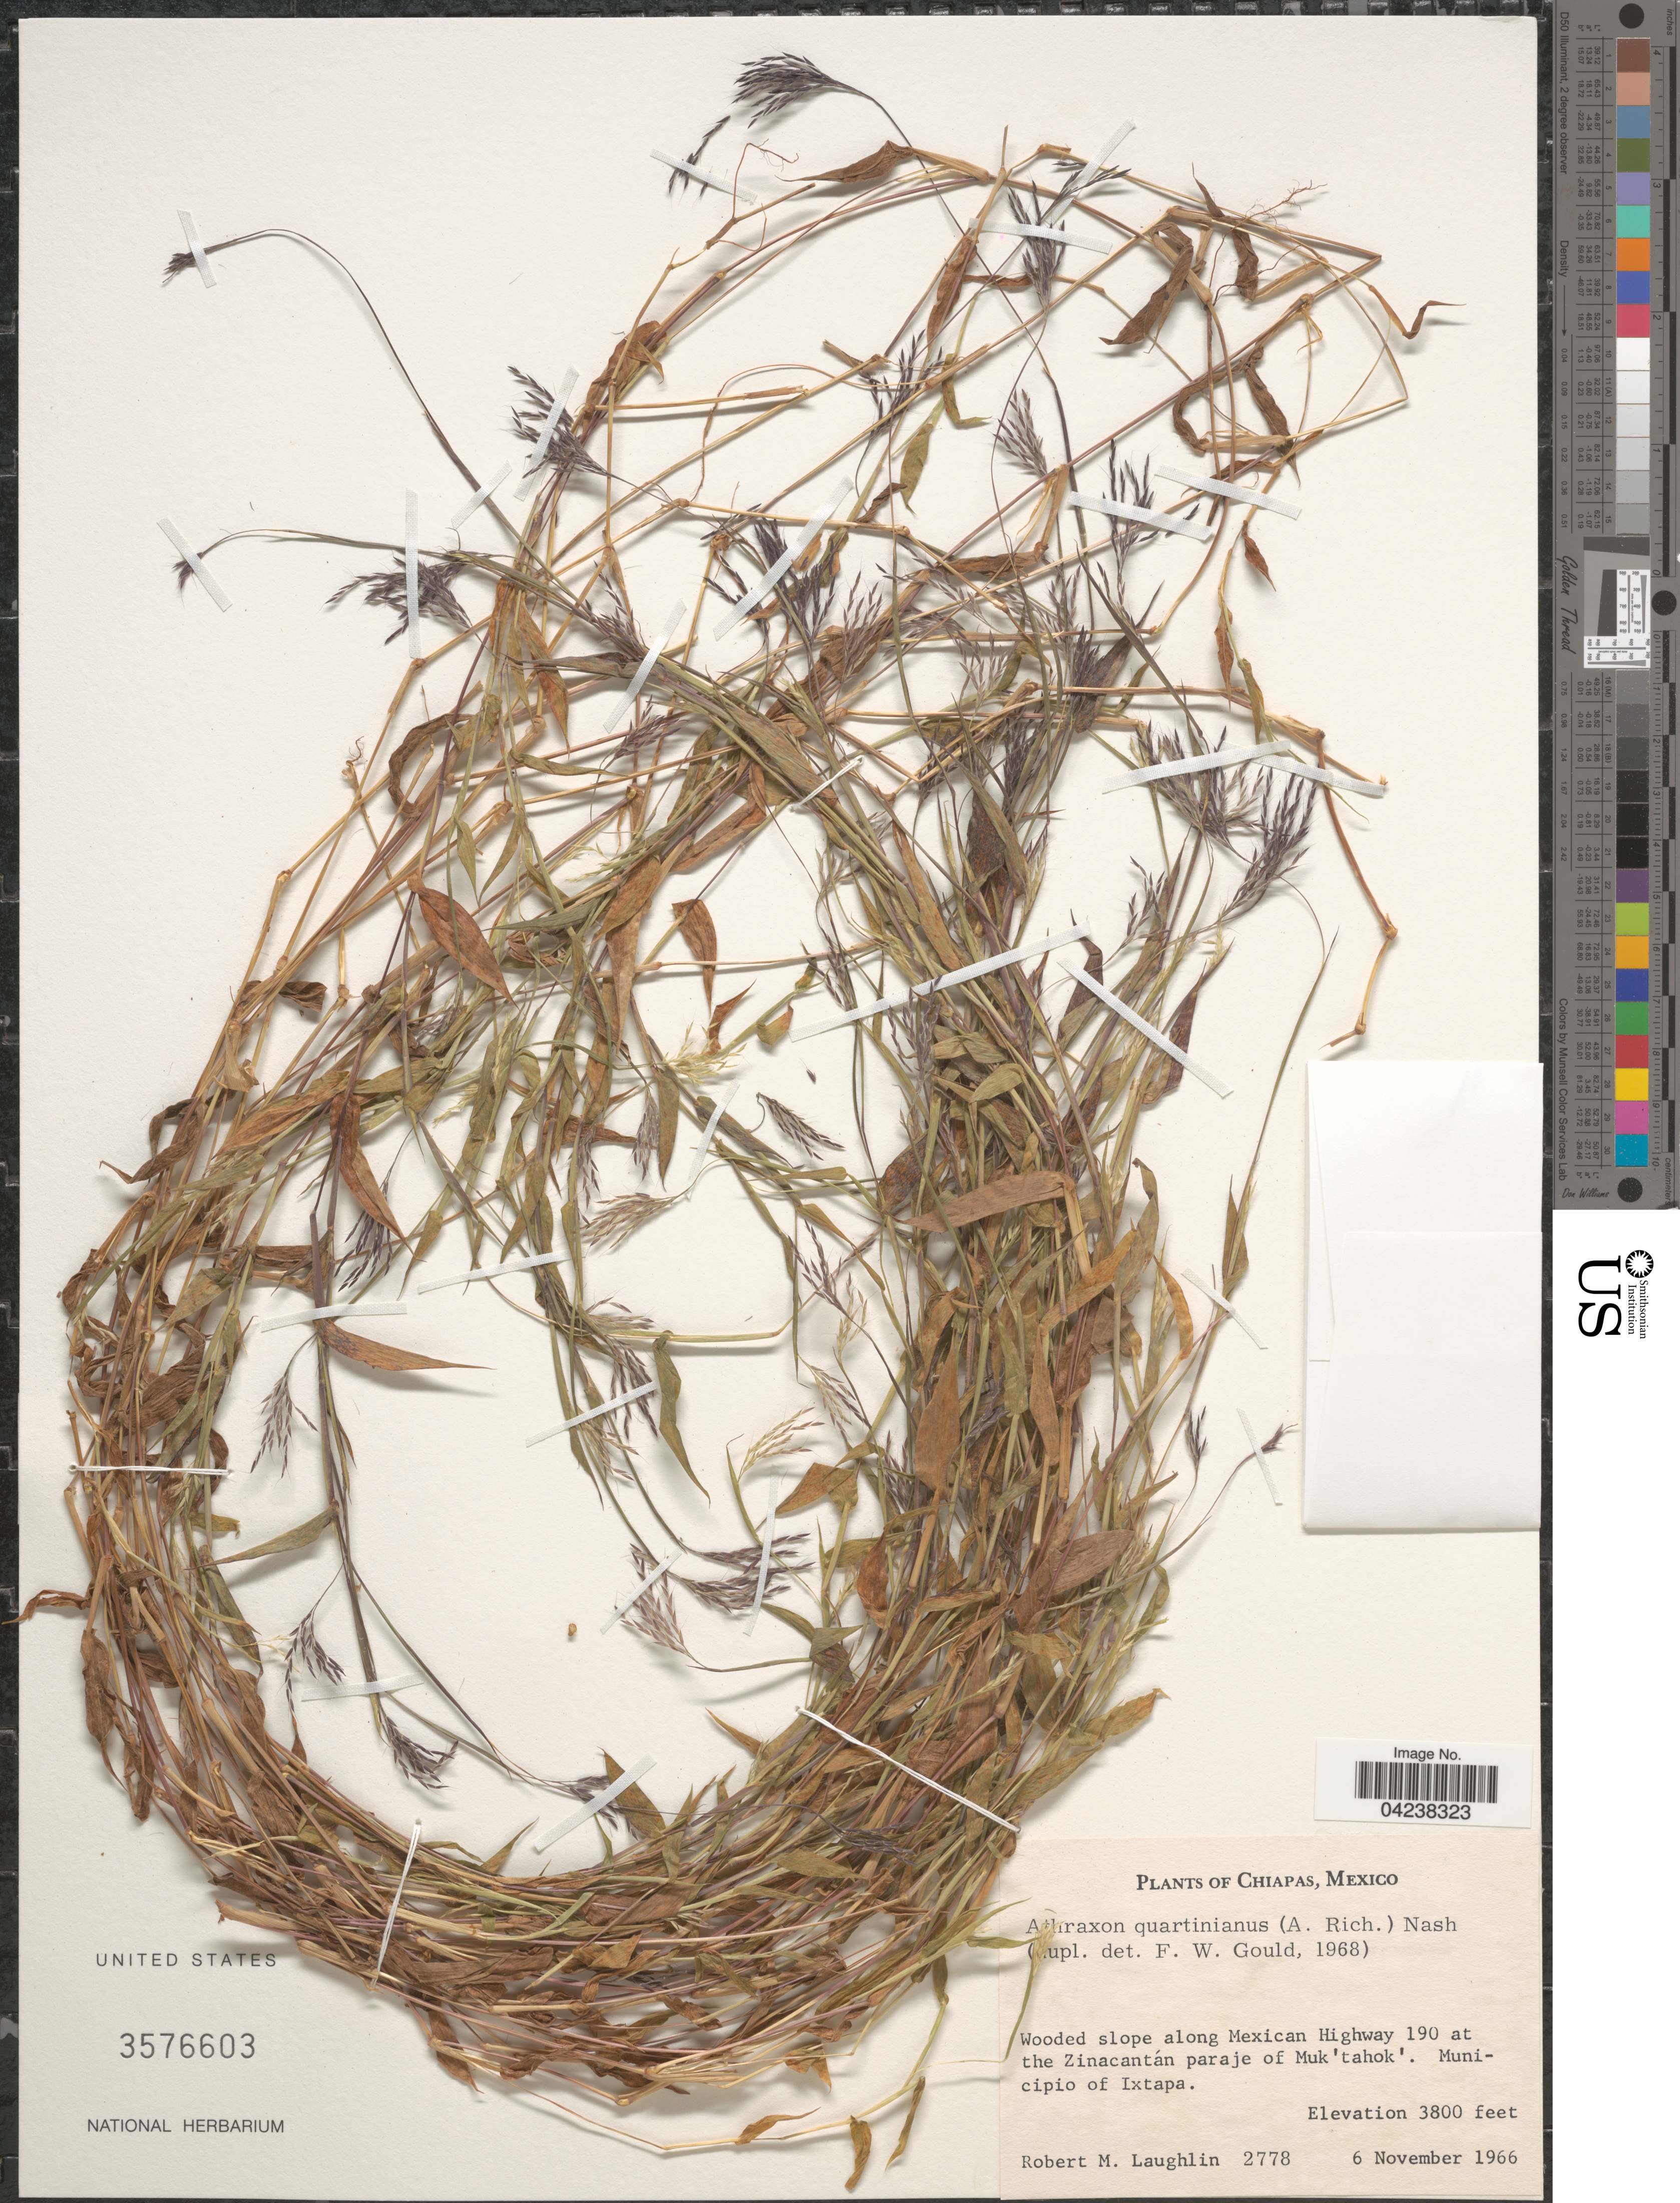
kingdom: Plantae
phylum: Tracheophyta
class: Liliopsida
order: Poales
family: Poaceae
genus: Arthraxon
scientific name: Arthraxon hispidus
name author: (Thunb.) Makino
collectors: R. M. Laughlin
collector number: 2778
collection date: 1966-11-06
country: Mexico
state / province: Chiapas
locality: Wooded slope along Mexican Highway 190 at the Zinacantán paraje of Muk'tahok'. Municipio of Ixtapa.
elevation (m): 1158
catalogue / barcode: US 3576603